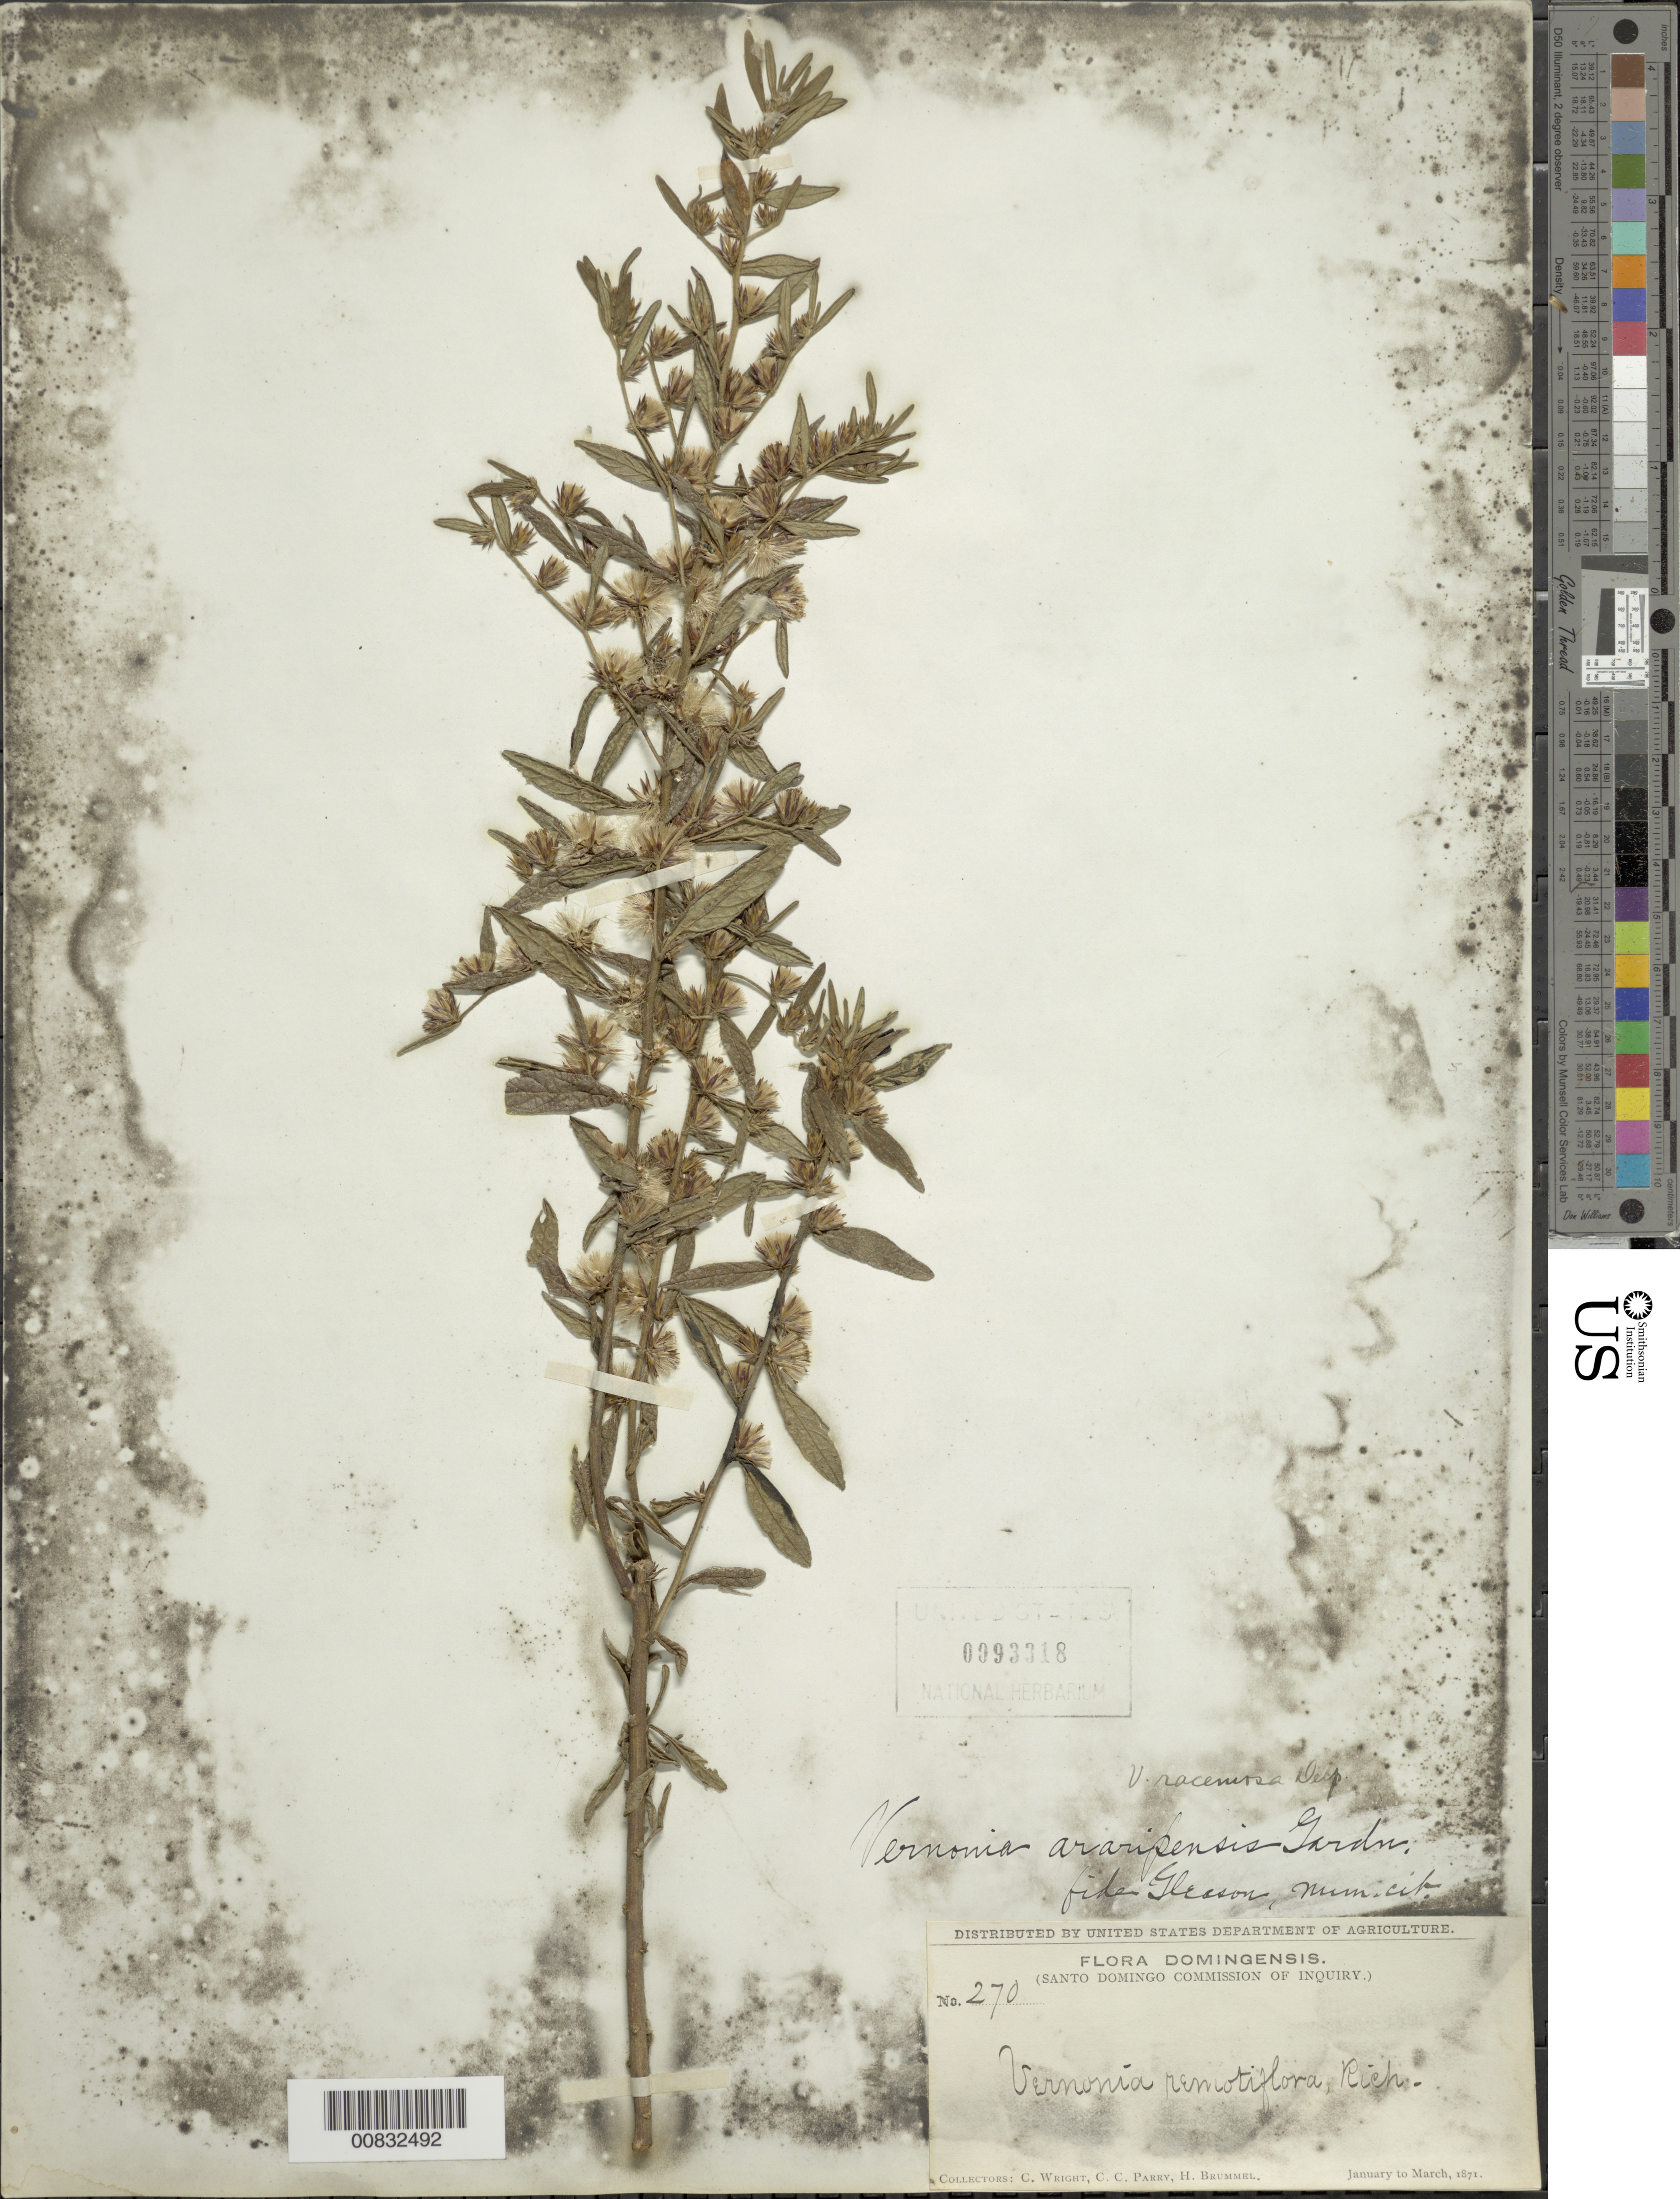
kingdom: Plantae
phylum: Tracheophyta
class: Magnoliopsida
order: Asterales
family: Asteraceae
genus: Lepidaploa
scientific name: Lepidaploa sericea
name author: (Rich.) H. Rob.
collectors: C. Wright, C. C. Parry & H. Brummel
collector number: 270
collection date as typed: Jan 1871 to -- Mar 1871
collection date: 1871-01/1871-03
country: Dominican Republic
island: Hispaniola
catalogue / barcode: US 93318